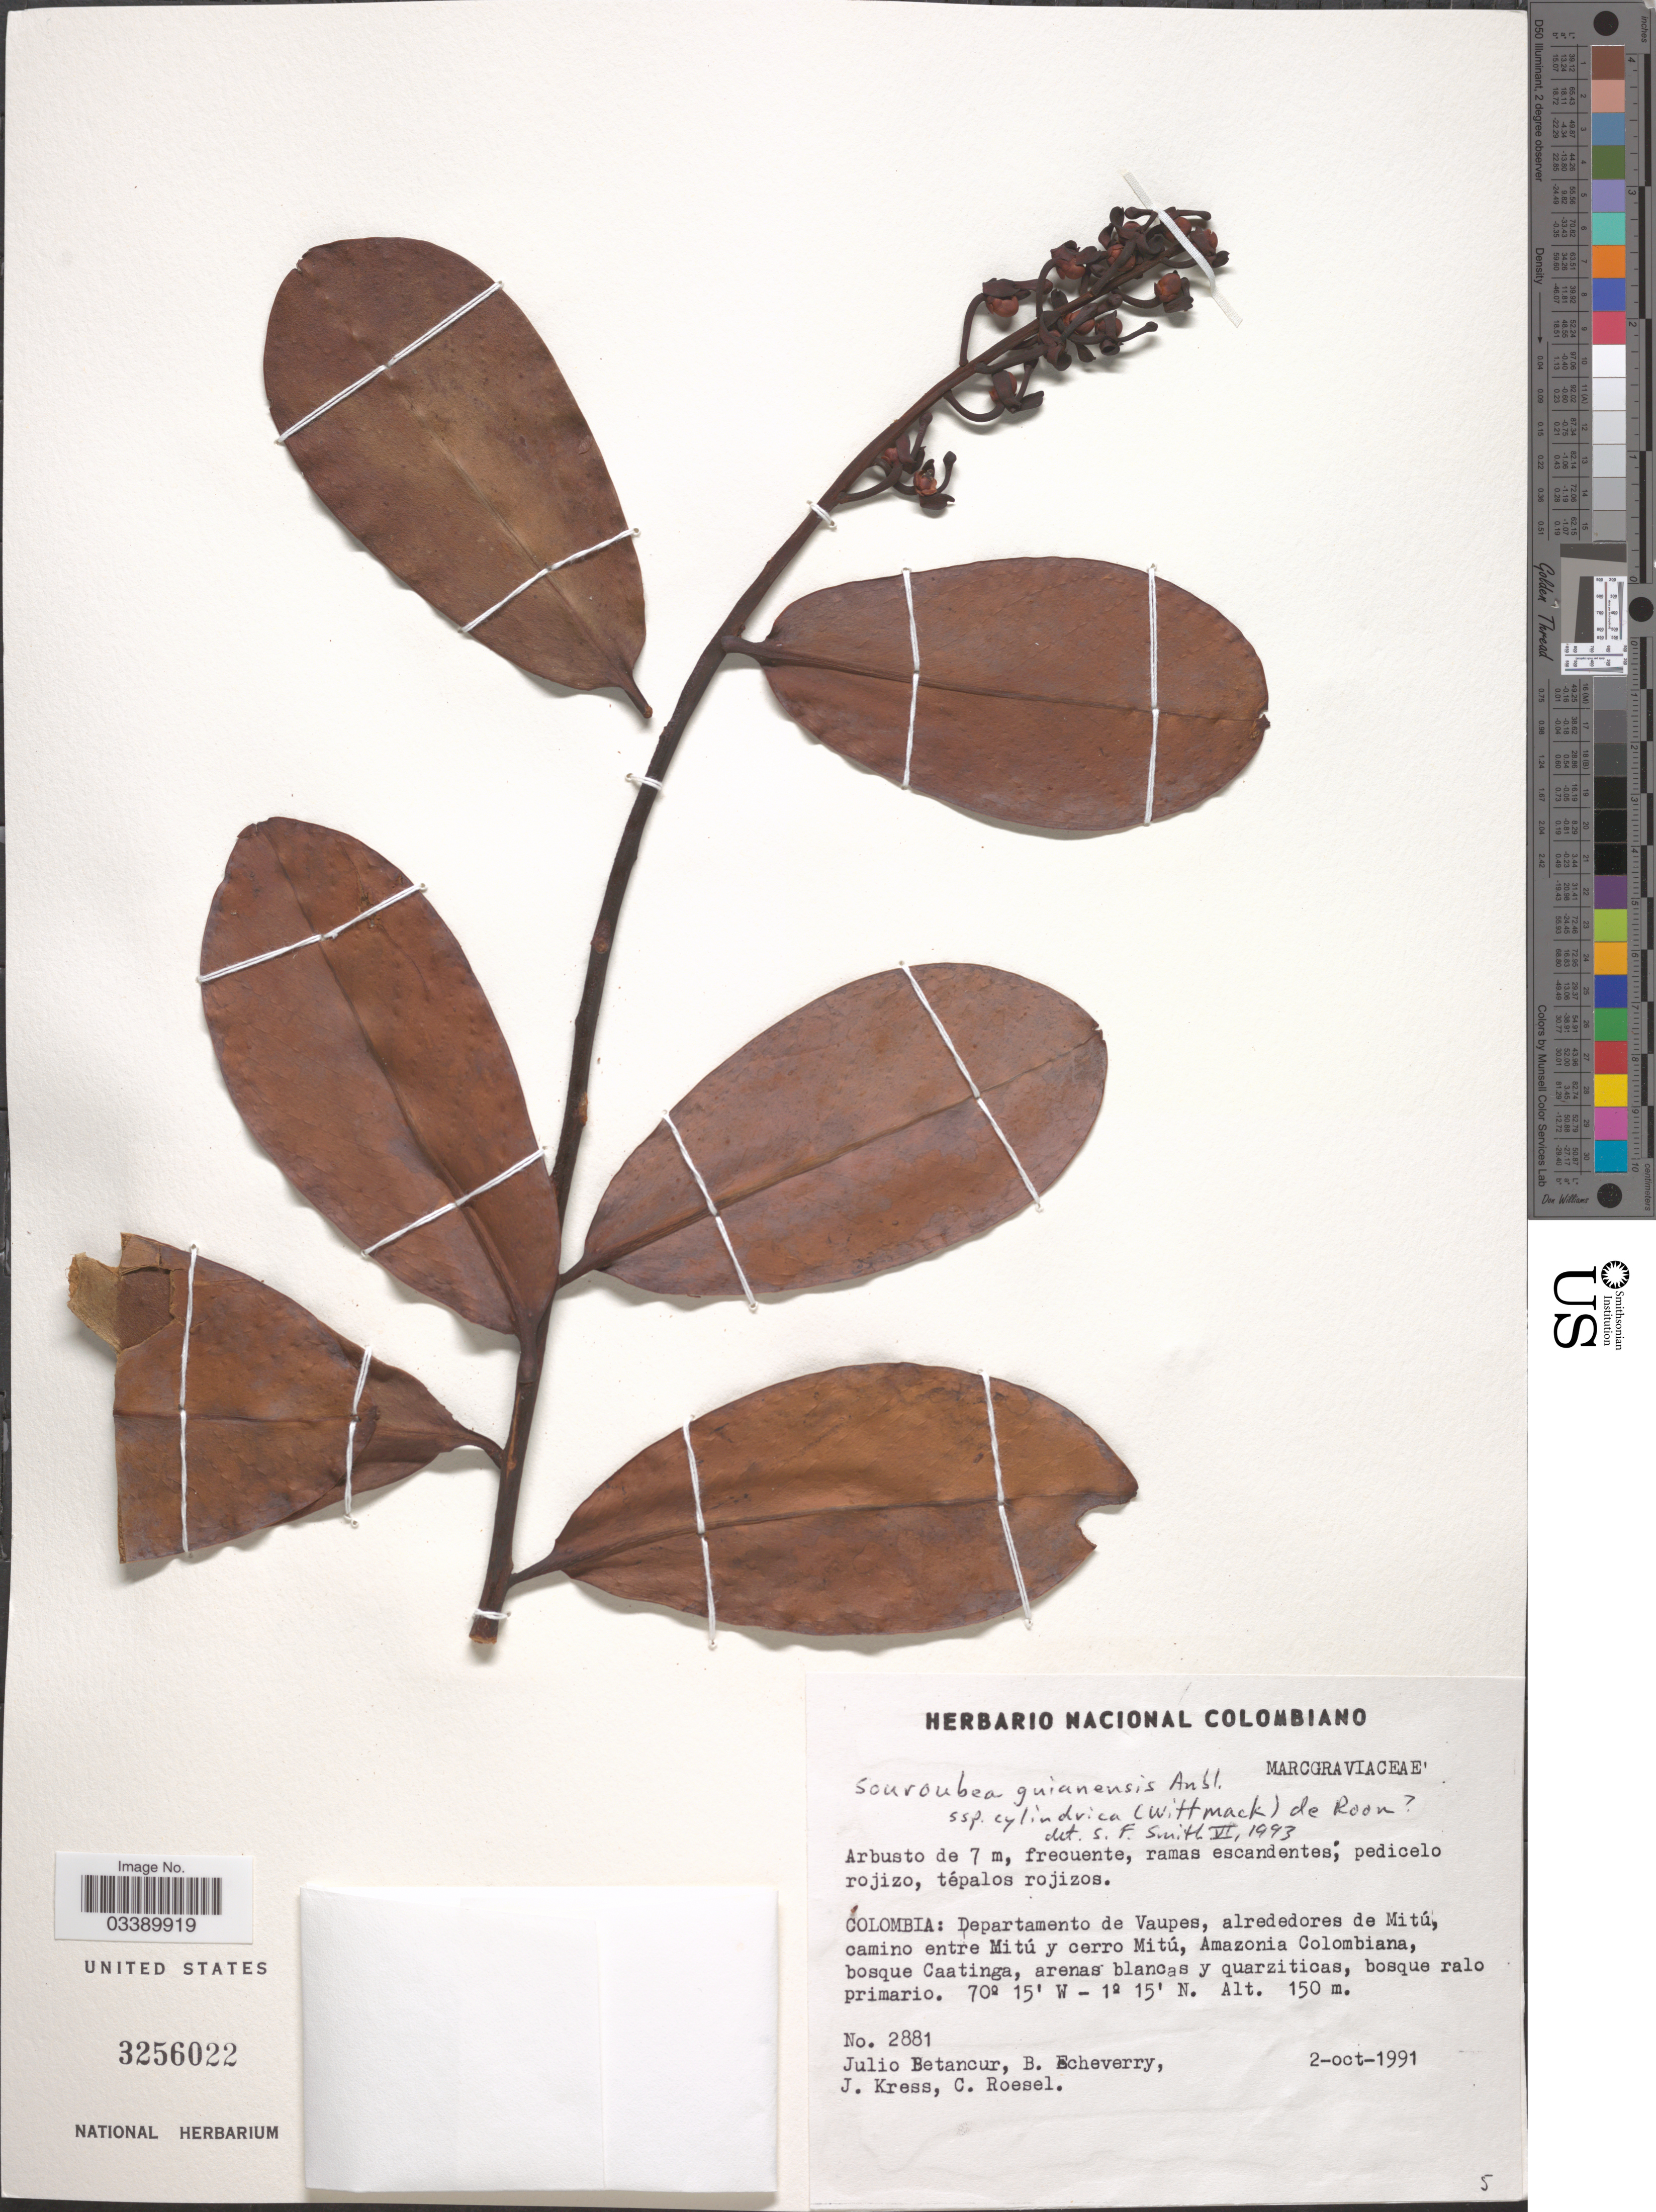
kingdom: Plantae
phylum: Tracheophyta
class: Magnoliopsida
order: Ericales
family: Marcgraviaceae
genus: Souroubea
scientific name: Souroubea guianensis var. cylindrica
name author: (Wittm.) de Roon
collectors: J. Betancur, B. Echeverry, J. Kress & C. S. Roesel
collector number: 2881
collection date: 1991-10-02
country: Colombia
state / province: Vaupés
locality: Departamento de Vaupes, alrededores de Mitú, camino entre Mitú y cerro Mitú, Amazonia Colombiana, bosque Caatinga, arenas blancas y quarziticas, bosque ralo primario.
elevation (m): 150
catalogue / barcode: US 3256022